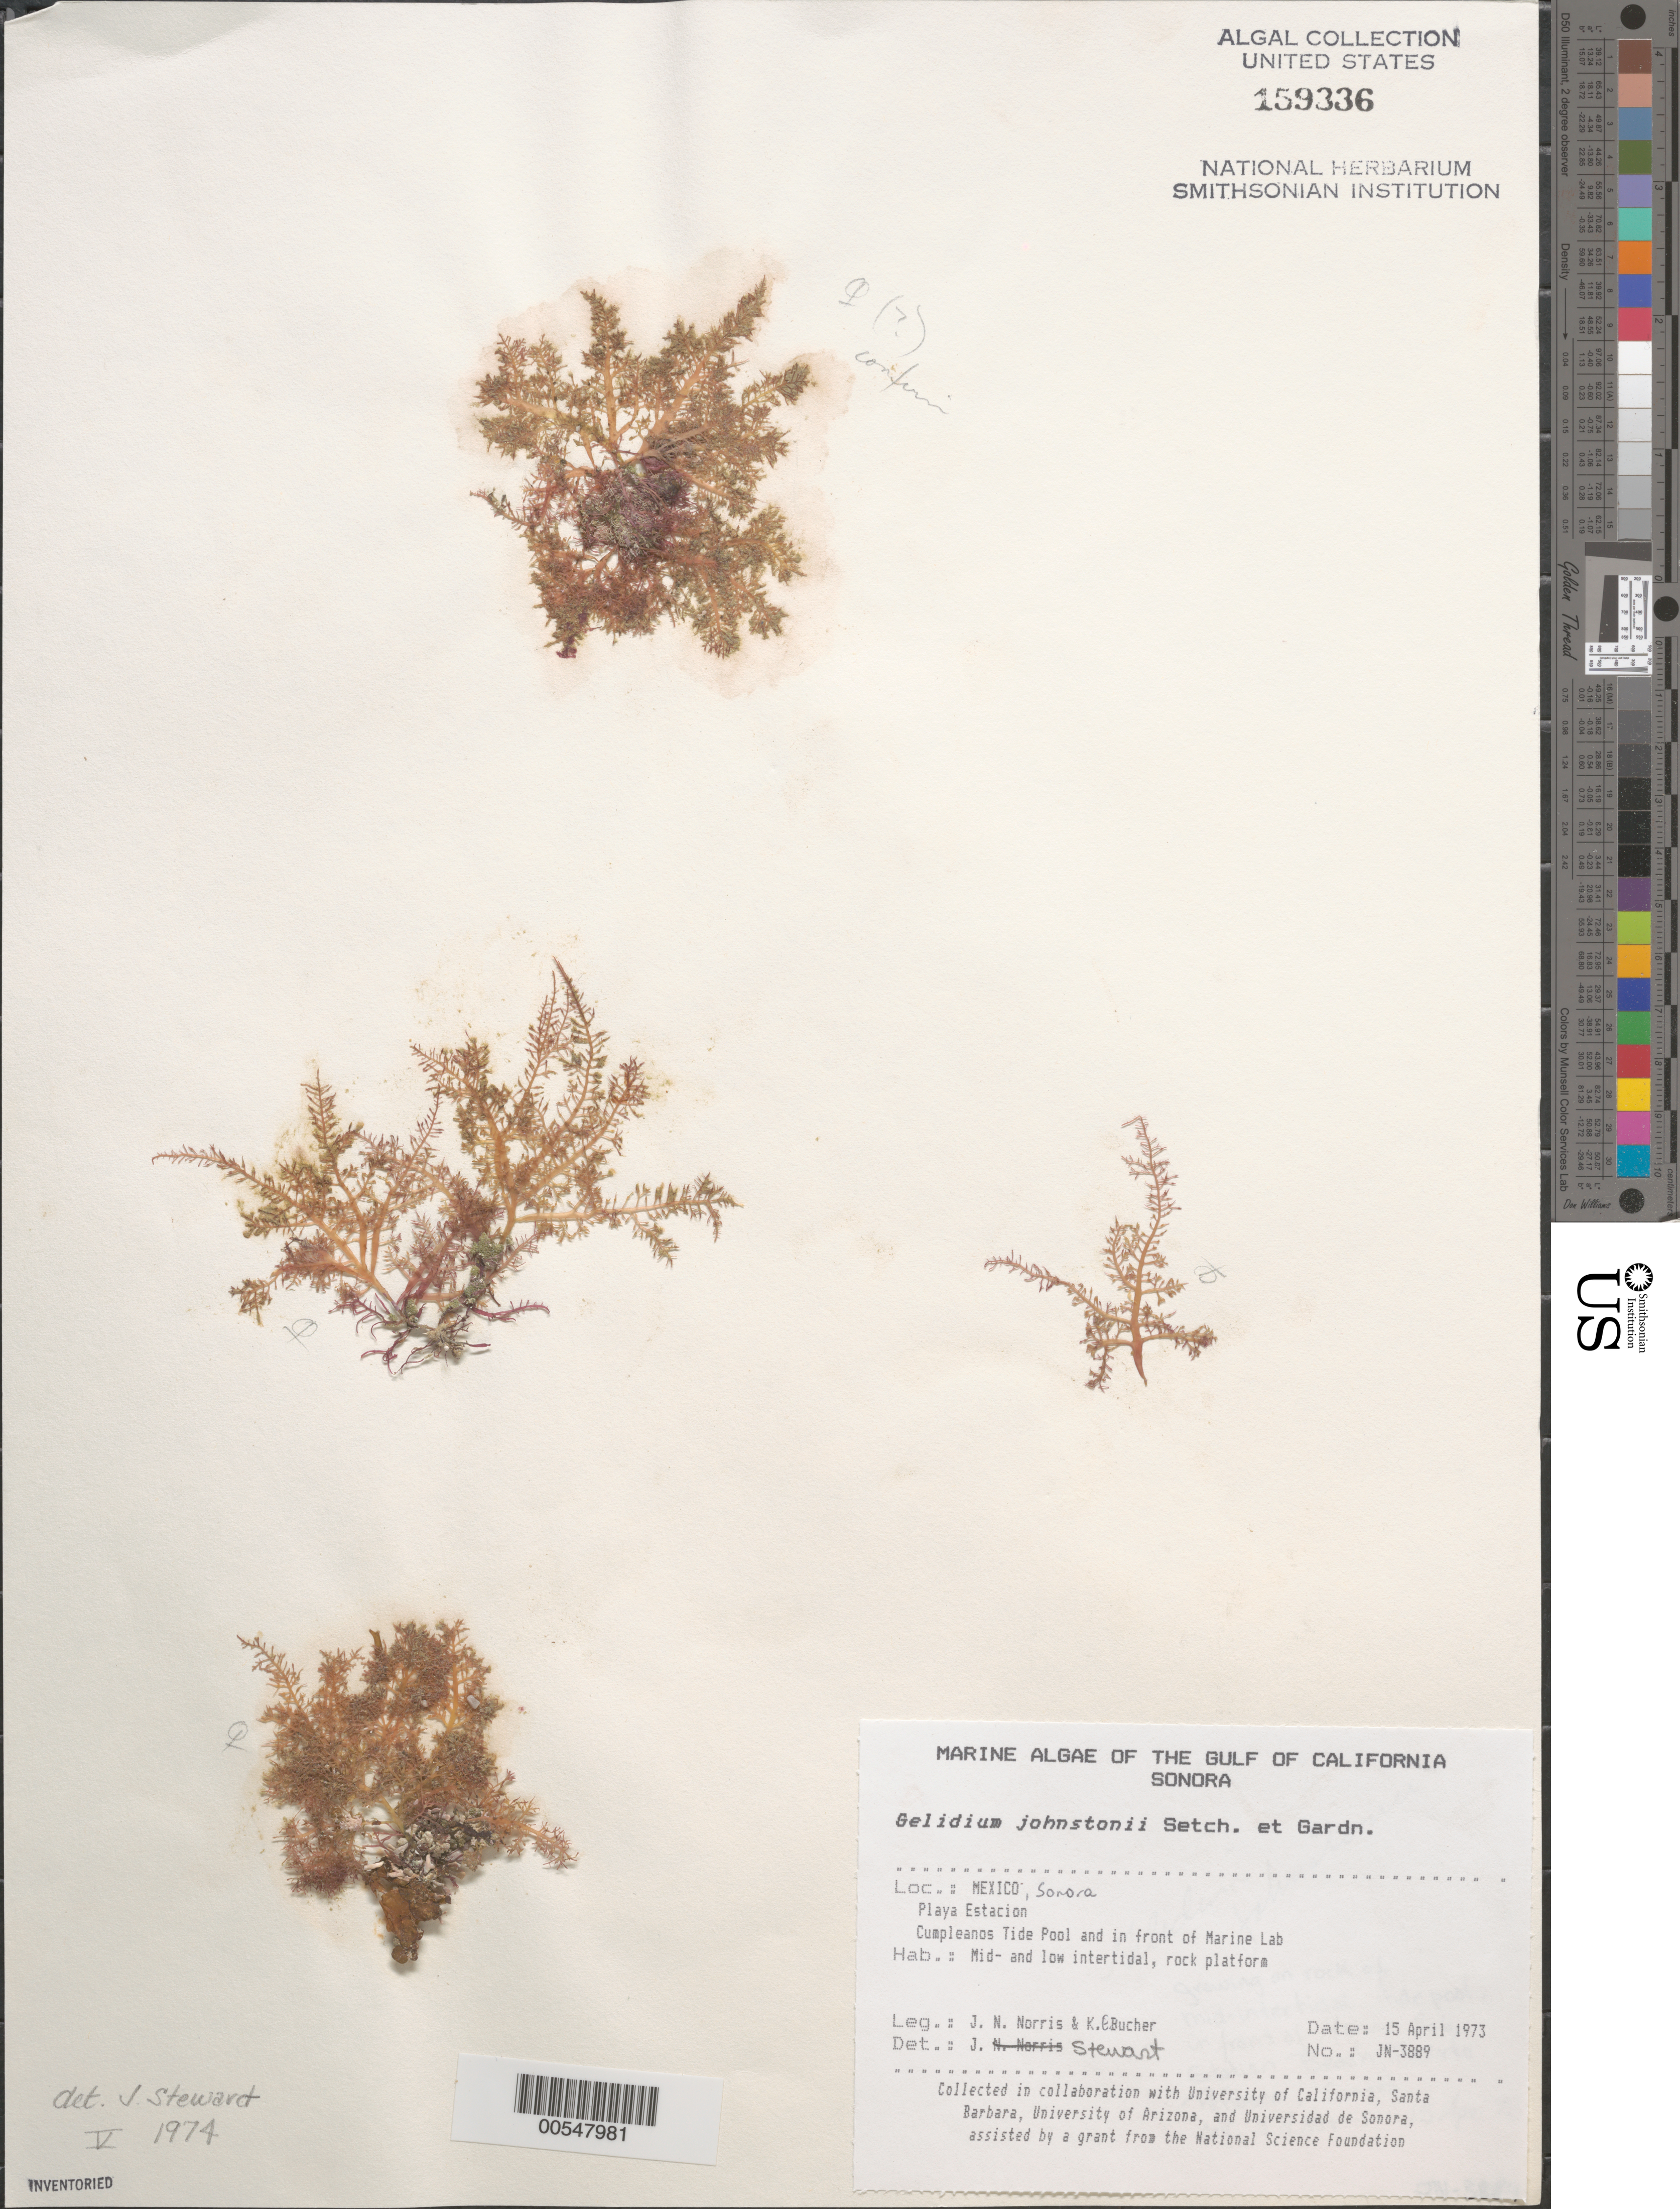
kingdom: Plantae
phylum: Rhodophyta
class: Florideophyceae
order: Gelidiales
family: Gelidiaceae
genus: Gelidium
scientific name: Gelidium johnstonii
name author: Setchell & N.L. Gardner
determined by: Stewart, J.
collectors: J. N. Norris & K. E. Bucher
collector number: JN-3889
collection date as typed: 15 Apr 1973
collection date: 1973-04-15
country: Mexico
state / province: Sonora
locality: Playa Estacion, Puerto Penasco, marine station shore and Cumpleanos tide pool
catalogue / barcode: US 159336